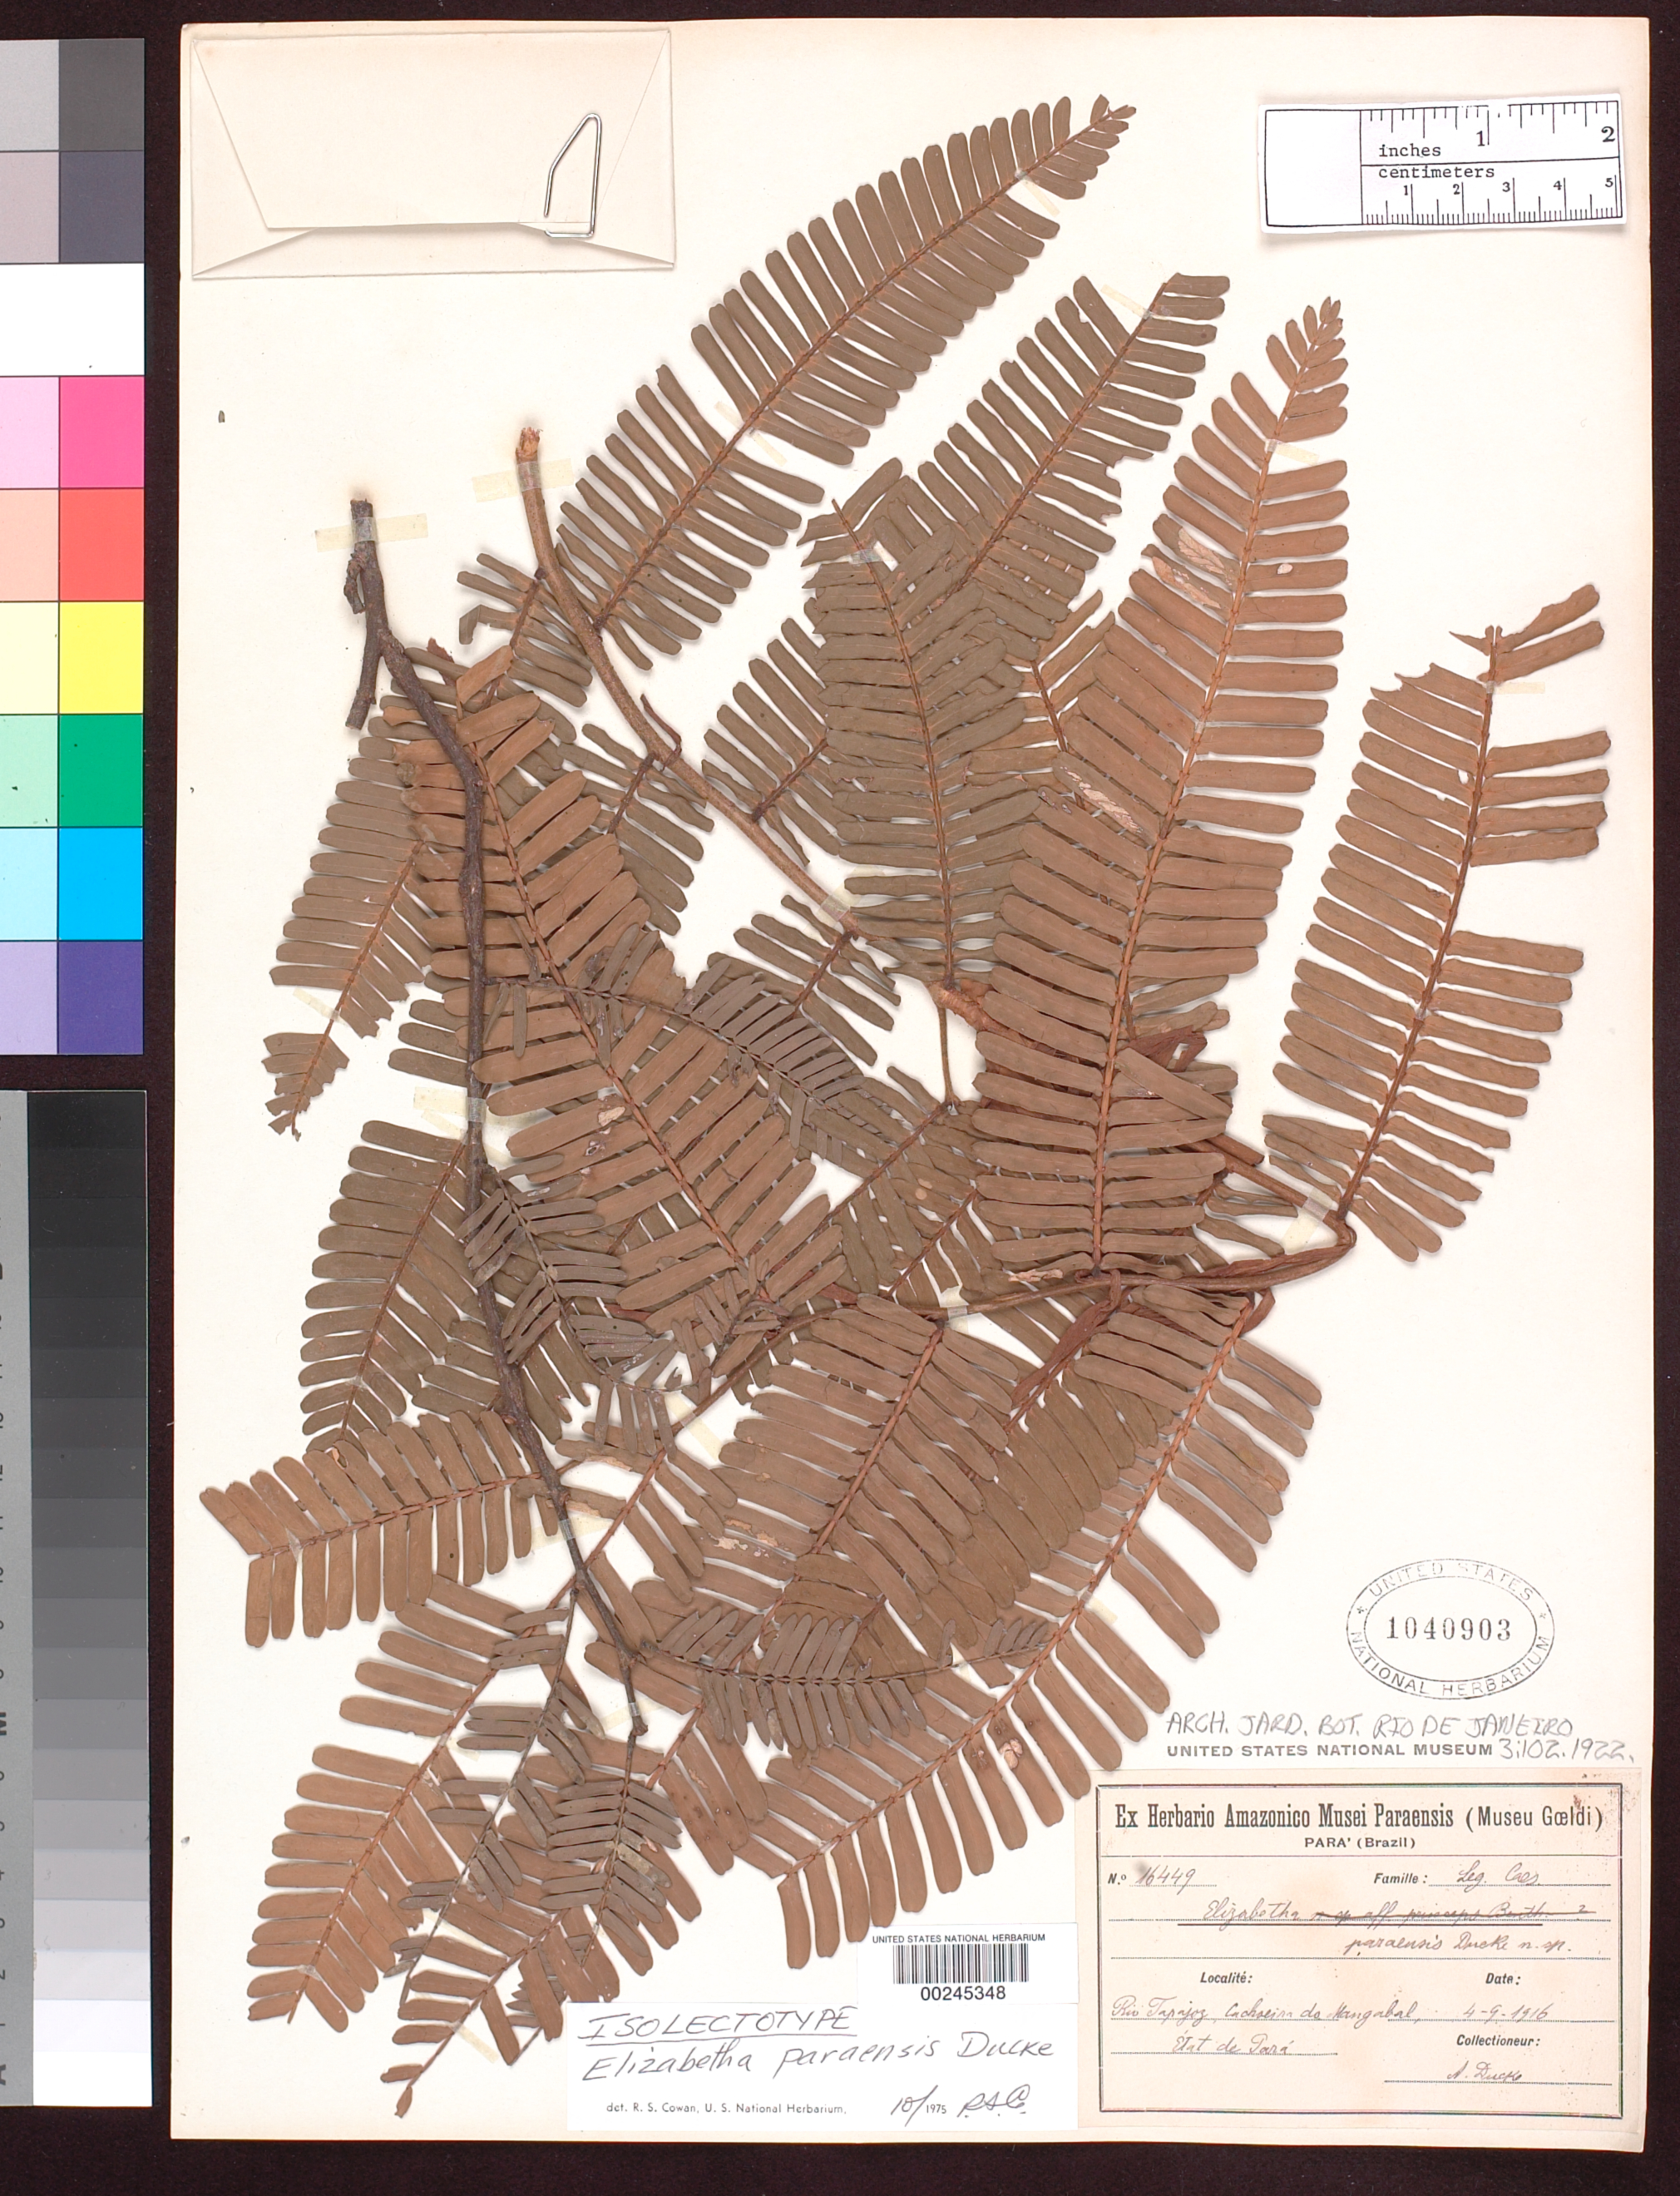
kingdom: Plantae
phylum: Tracheophyta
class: Magnoliopsida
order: Fabales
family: Fabaceae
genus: Elizabetha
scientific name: Elizabetha paraensis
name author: Ducke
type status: Isosyntype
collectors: A. Ducke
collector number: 16449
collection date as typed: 04 Sep 1916 or 09 Apr 1916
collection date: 1916-04-09 or 1916-09-04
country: Brazil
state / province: Pará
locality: Rio Tapajoz, Cachoeira do Mangabal.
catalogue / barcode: US 1040903